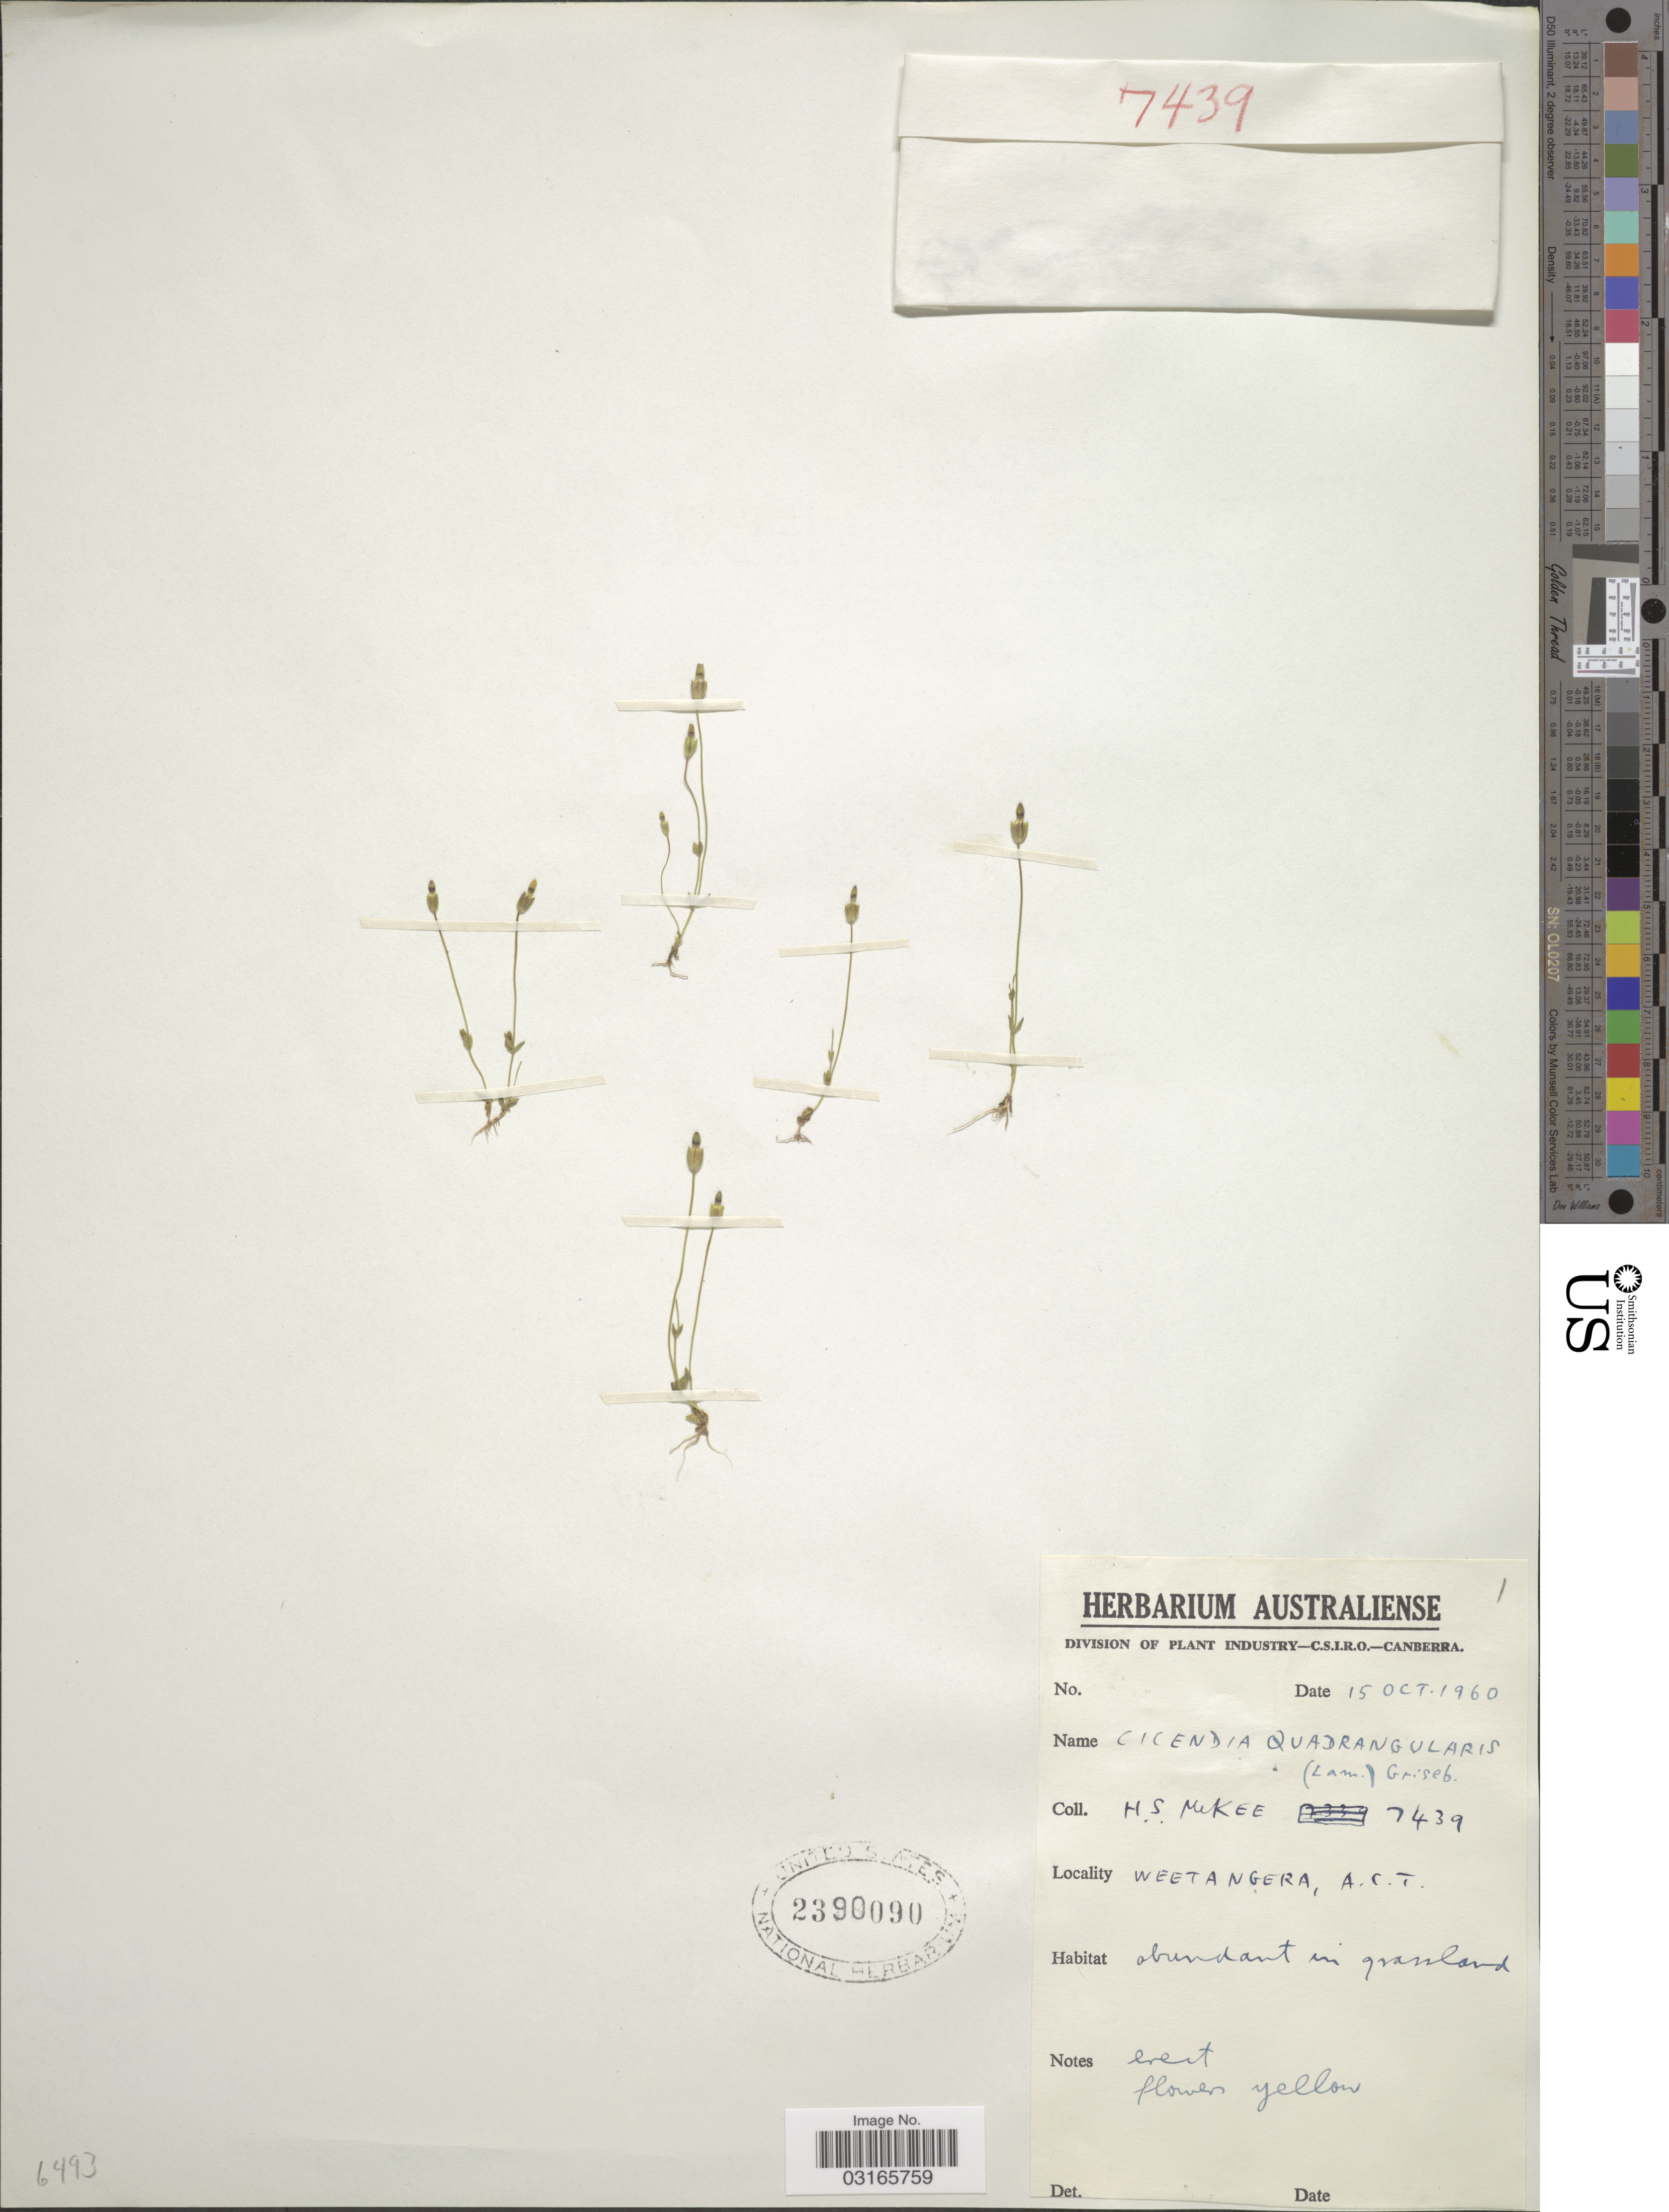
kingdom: Plantae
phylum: Tracheophyta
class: Magnoliopsida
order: Gentianales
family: Gentianaceae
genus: Cicendia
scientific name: Cicendia quadrangularis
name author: (Lam.) Griseb.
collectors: H. S. McKee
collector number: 7439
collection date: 1960-10-15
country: Australia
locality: Weetangera, A.C.T.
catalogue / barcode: US 2390090